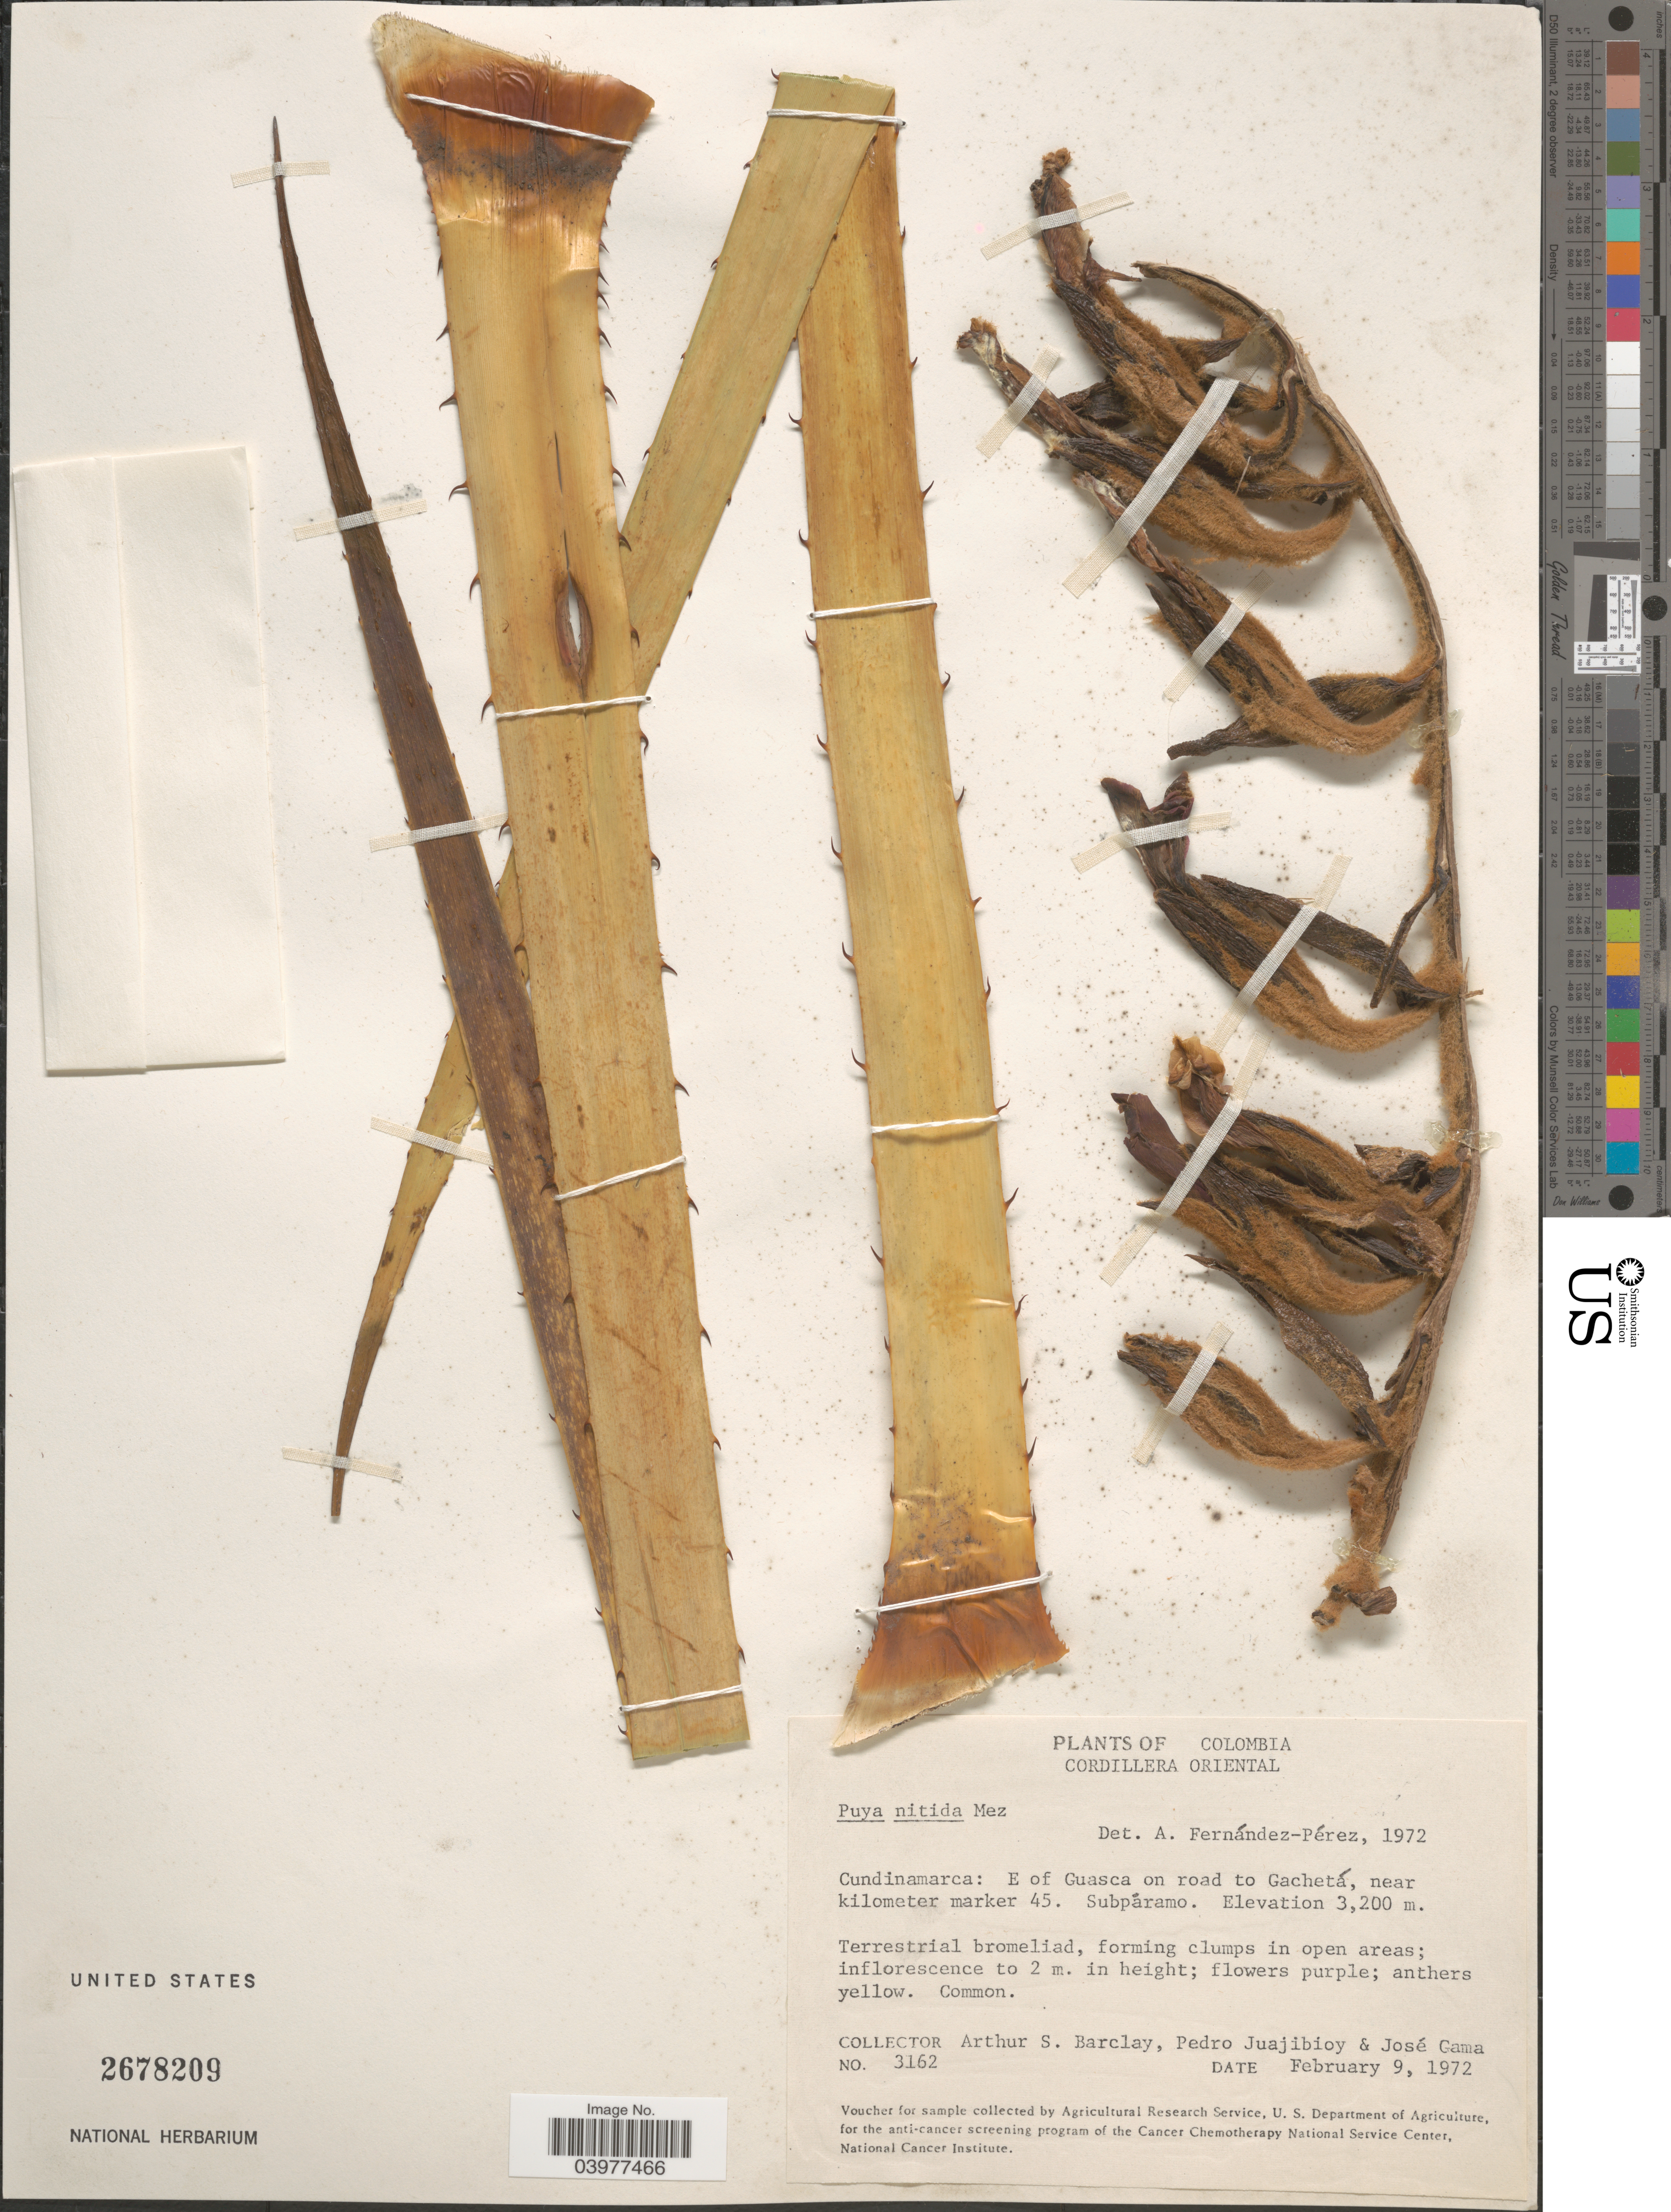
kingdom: Plantae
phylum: Tracheophyta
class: Liliopsida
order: Poales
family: Bromeliaceae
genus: Puya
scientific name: Puya nitida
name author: Mez in C. DC.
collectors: A. S. Barclay, P. Juajibioy & J. Gama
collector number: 3162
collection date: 1972-02-09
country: Colombia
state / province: Cundinamarca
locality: Cordillera Oriental. E of Guasca on road to Gachetá, near kilometer marker 45. Subpáramo.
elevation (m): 3200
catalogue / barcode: US 2678209